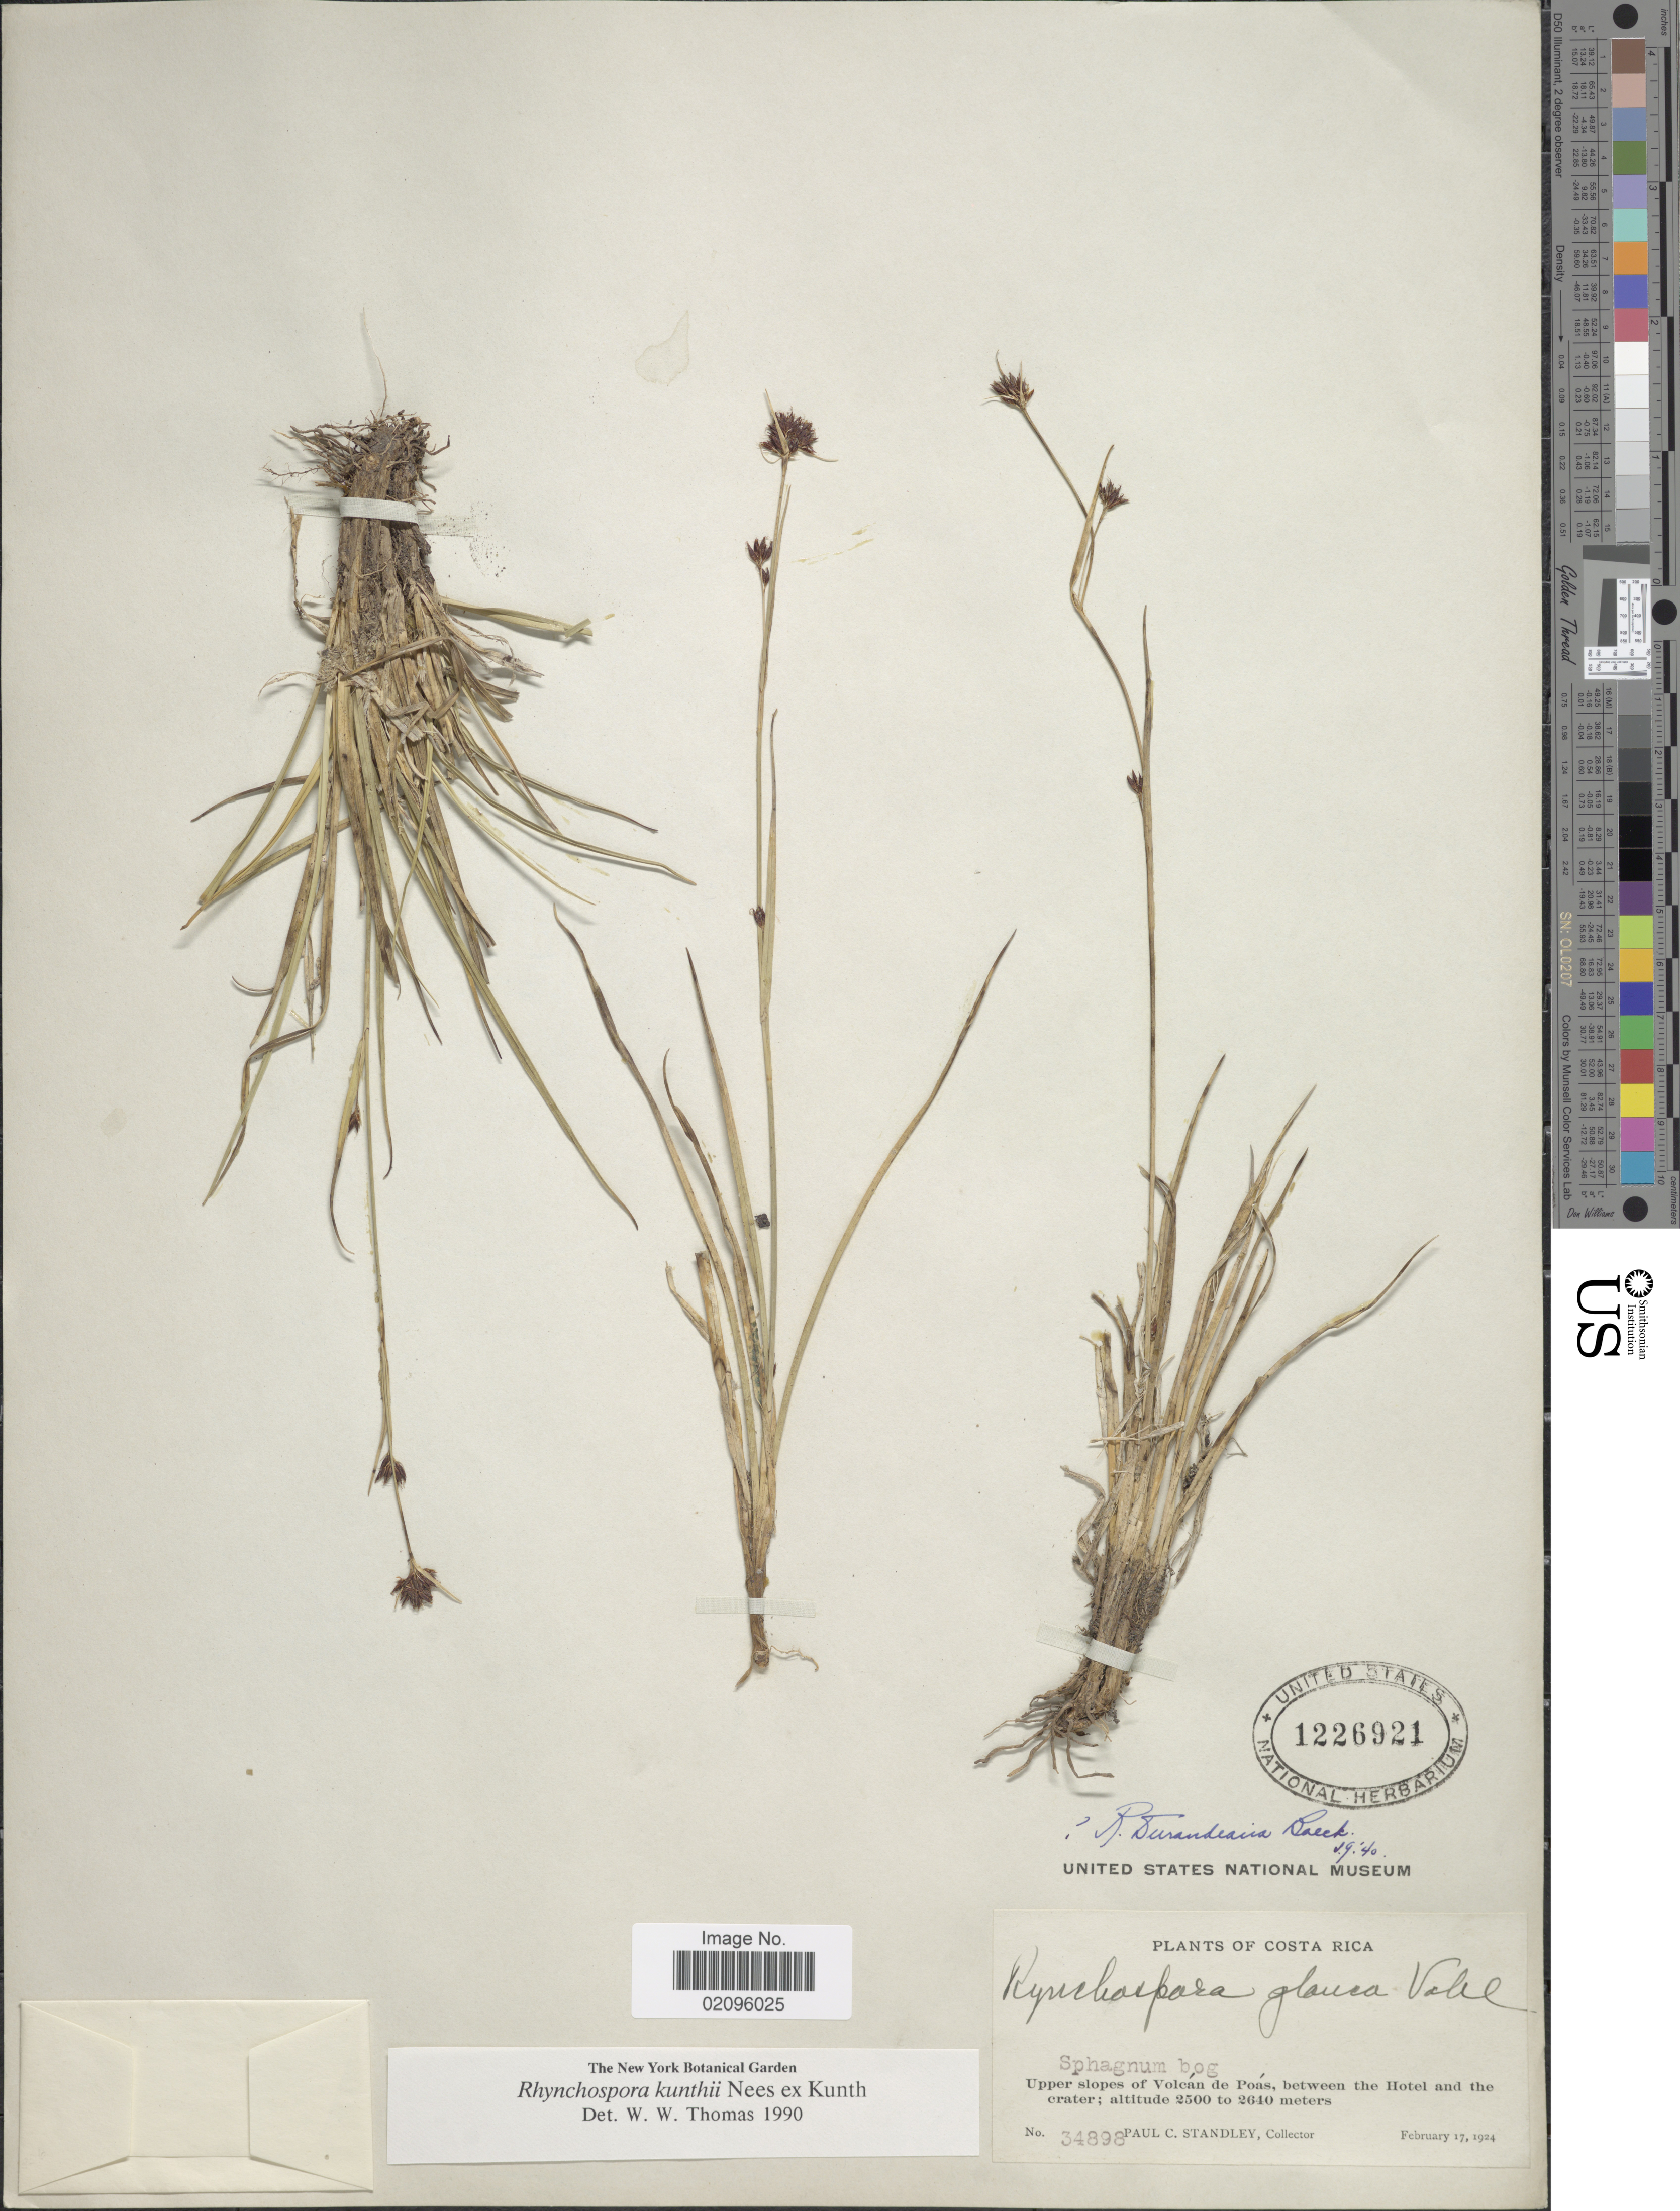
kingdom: Plantae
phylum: Tracheophyta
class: Liliopsida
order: Poales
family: Cyperaceae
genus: Rhynchospora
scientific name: Rhynchospora kunthii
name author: Nees ex Kunth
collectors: P. C. Standley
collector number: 34898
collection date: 1924-02-17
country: Costa Rica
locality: Upper slopes of Volcan de Poas, between the Hotel and the crater.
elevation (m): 2500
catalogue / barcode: US 1226921